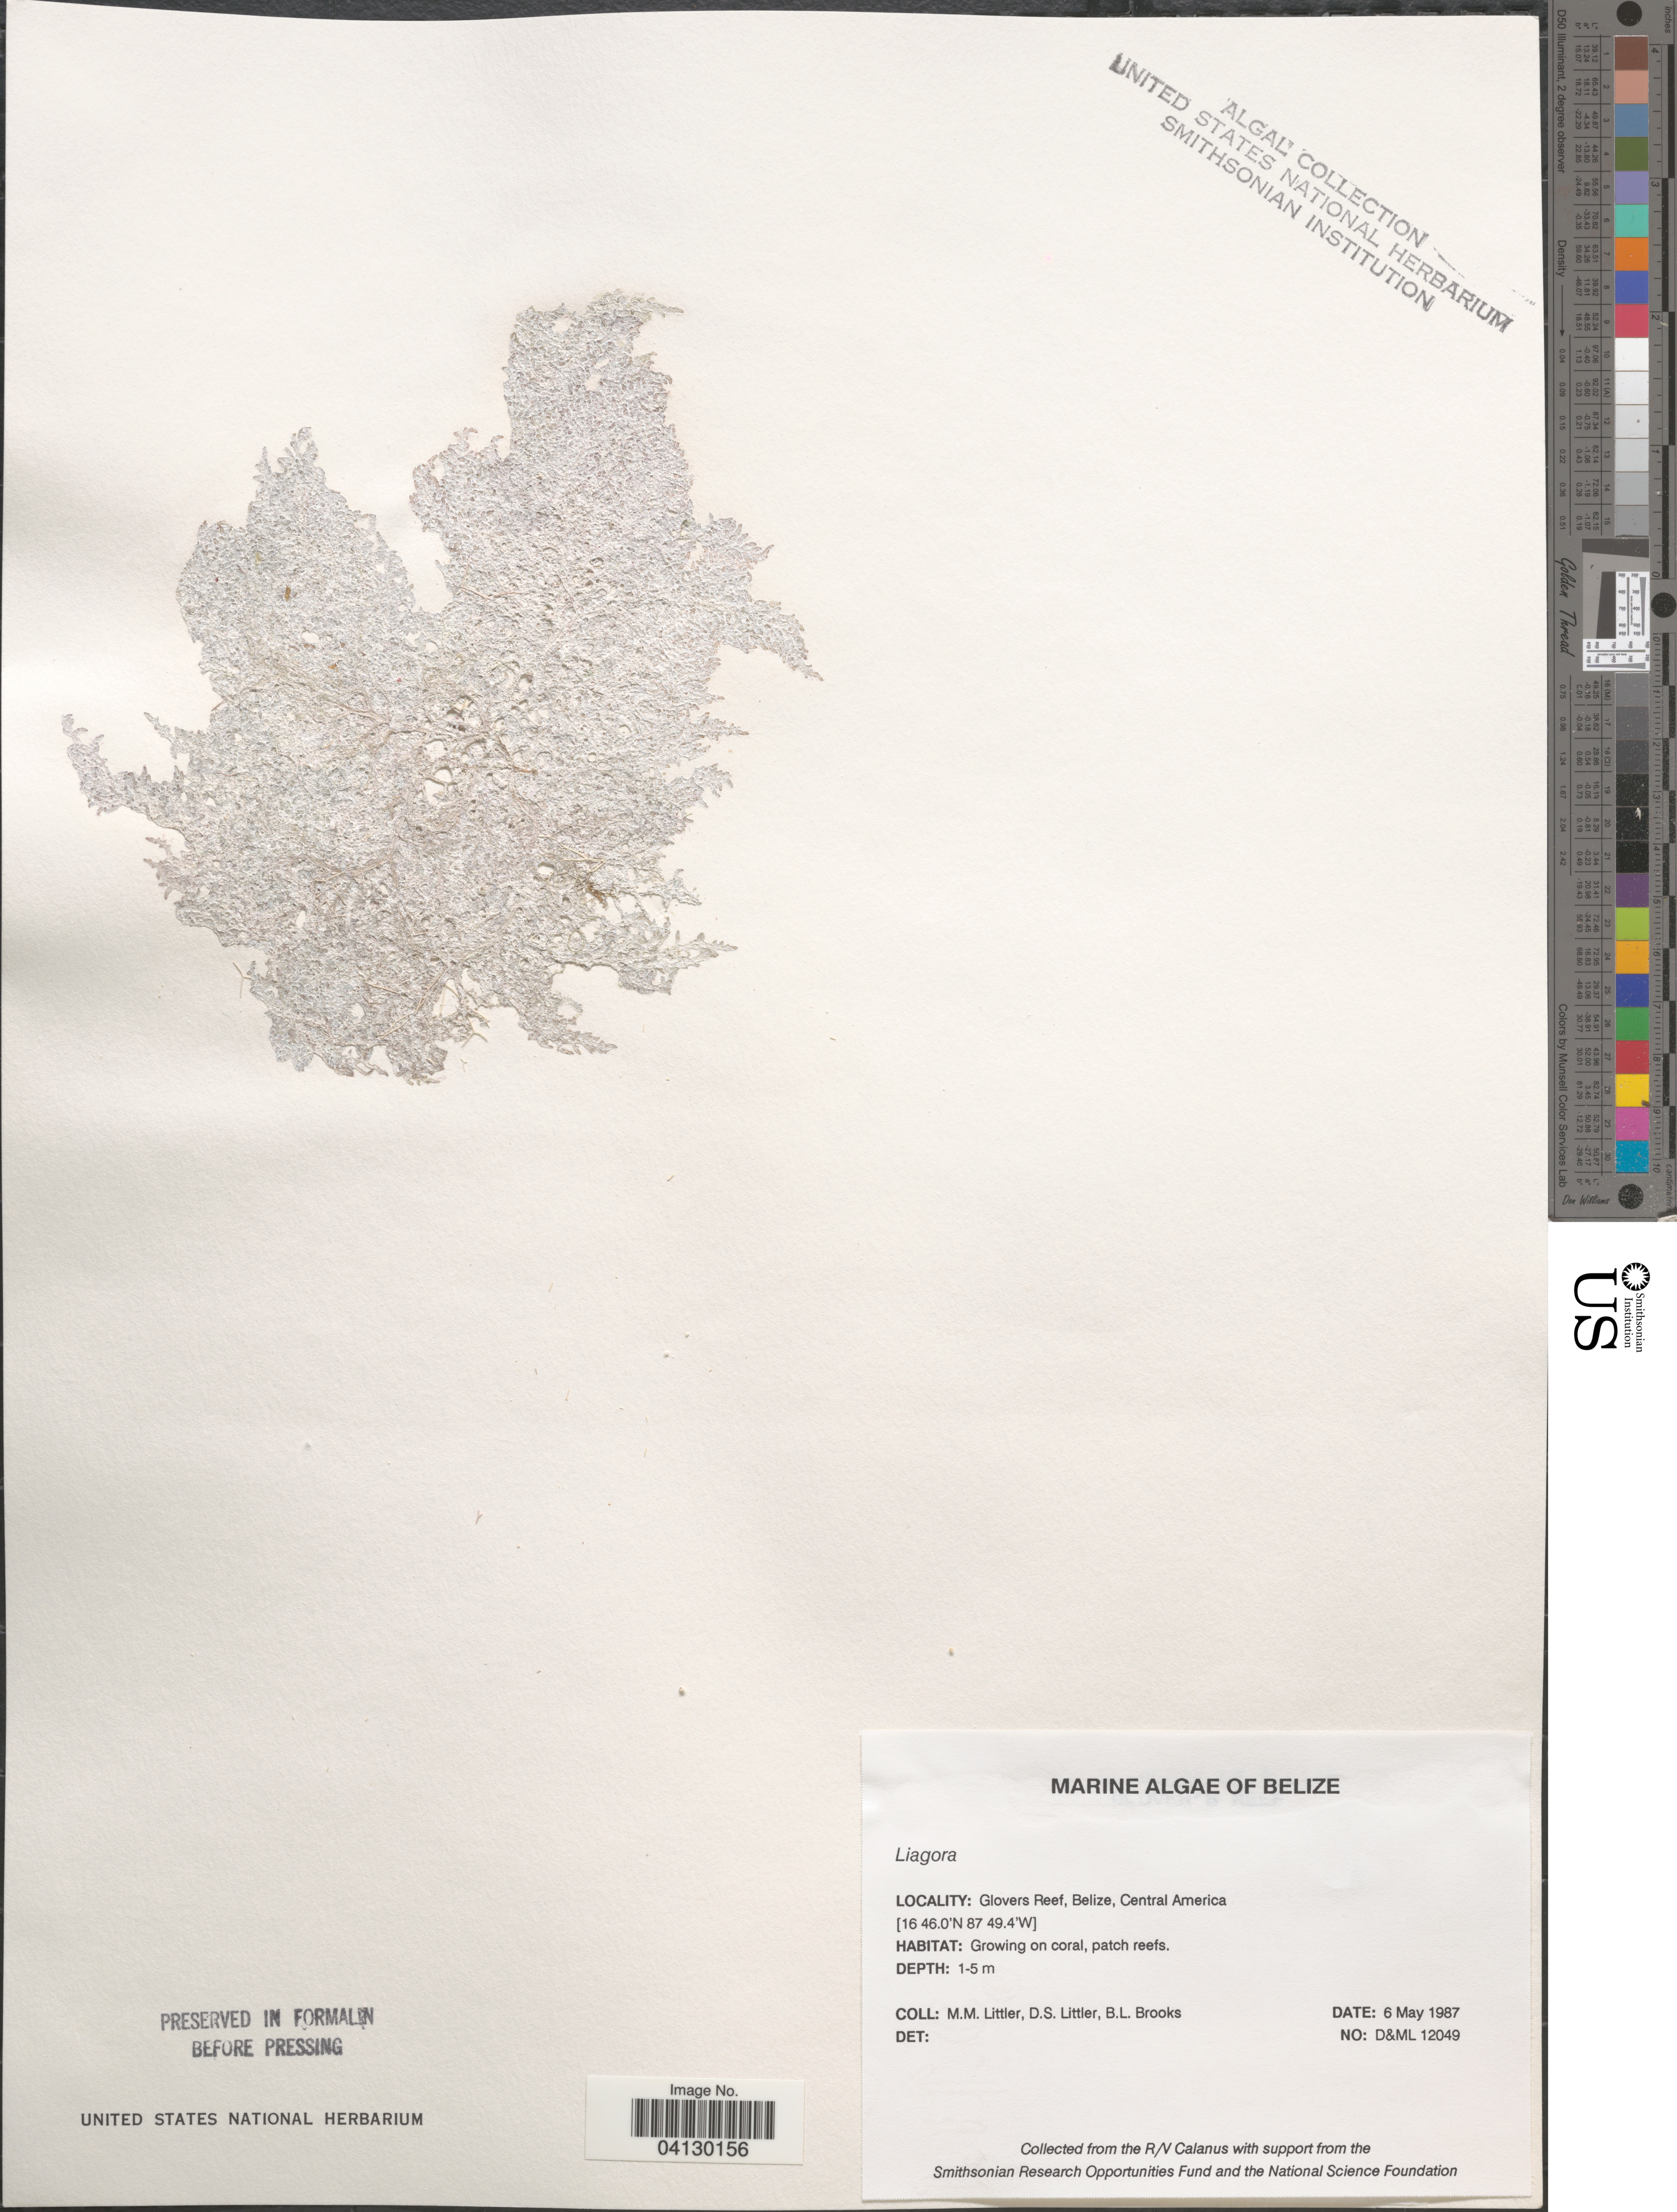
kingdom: Plantae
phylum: Rhodophyta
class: Florideophyceae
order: Nemaliales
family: Liagoraceae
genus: Liagora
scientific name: Liagora sp.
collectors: D. S. Littler & B. Brooks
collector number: D&ML 12049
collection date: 1987-05-06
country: Belize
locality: Glovers Reef.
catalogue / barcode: US 328606